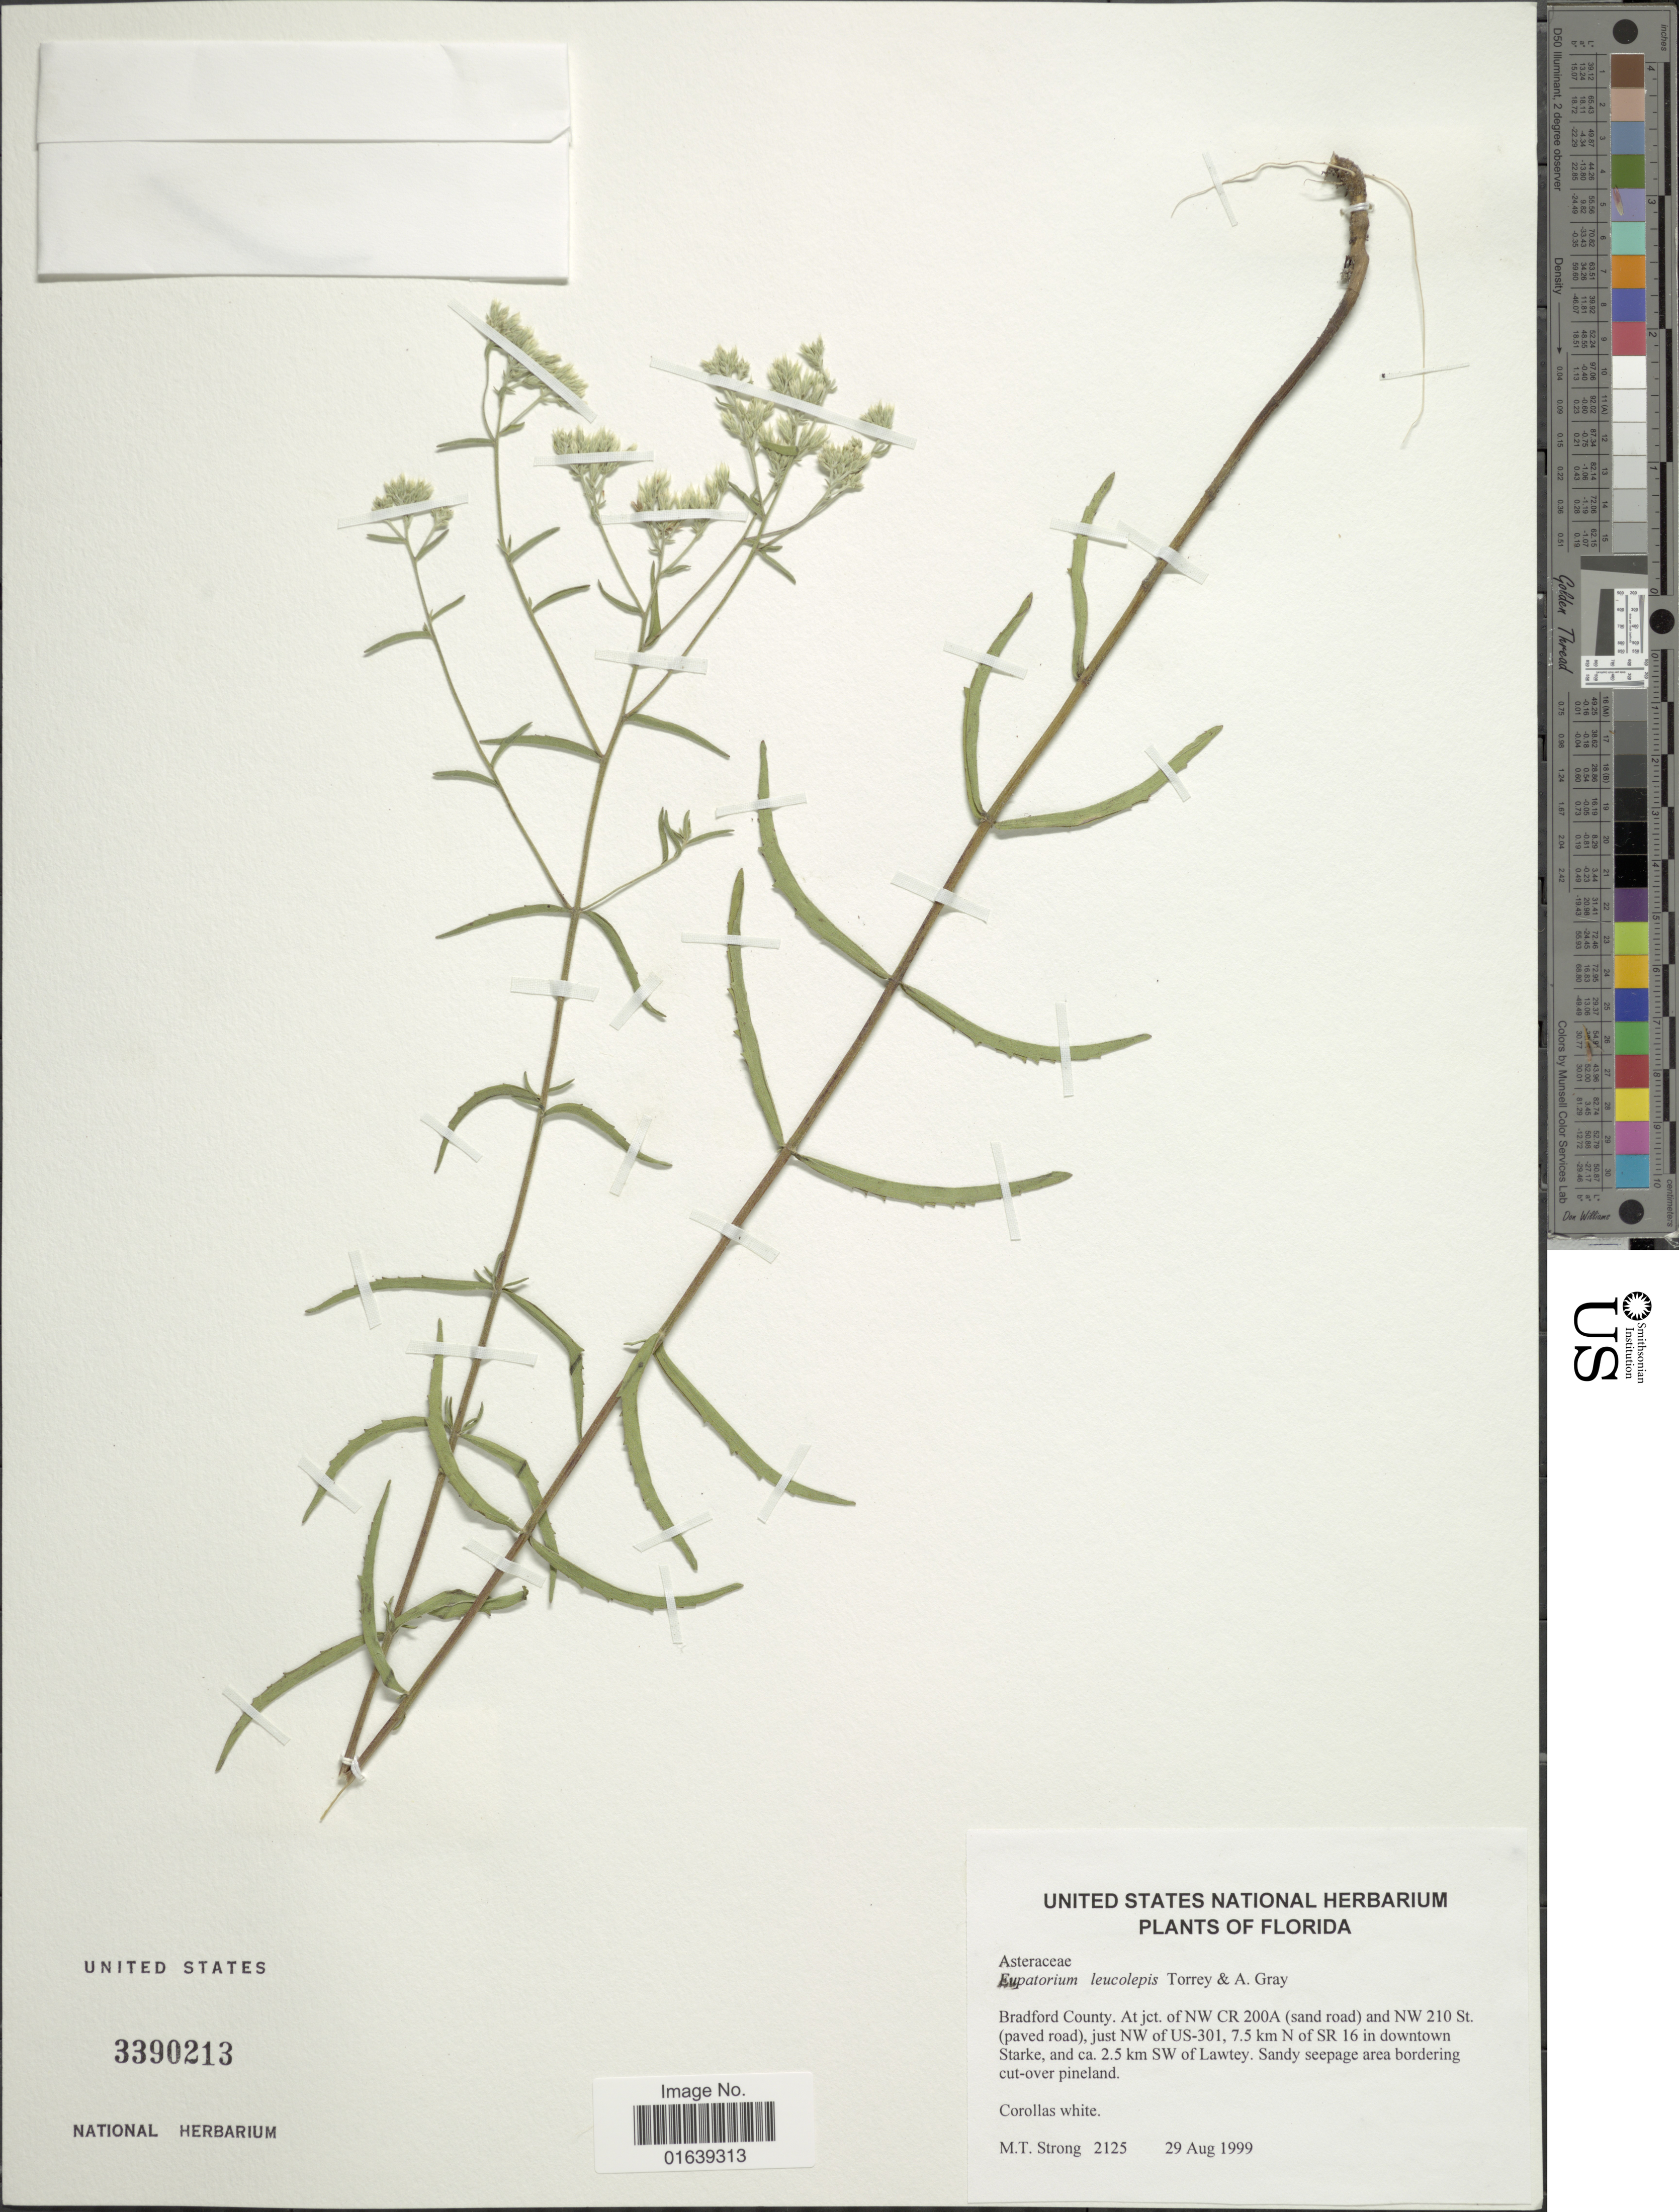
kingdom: Plantae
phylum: Tracheophyta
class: Magnoliopsida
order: Asterales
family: Asteraceae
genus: Eupatorium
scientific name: Eupatorium leucolepis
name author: (DC.) Torr. & A. Gray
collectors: M. T. Strong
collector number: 2125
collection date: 1999-08-29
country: United States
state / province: Florida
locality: Florida. Bradord County: At jct. of NW Cr. 200A (sand road) and NW 210 St. (paved road), just NW of US-301, 7.6 km N of SR 16 in downtown Starke, and ca. 2.5 km SW of Lawtey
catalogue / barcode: US 3390213